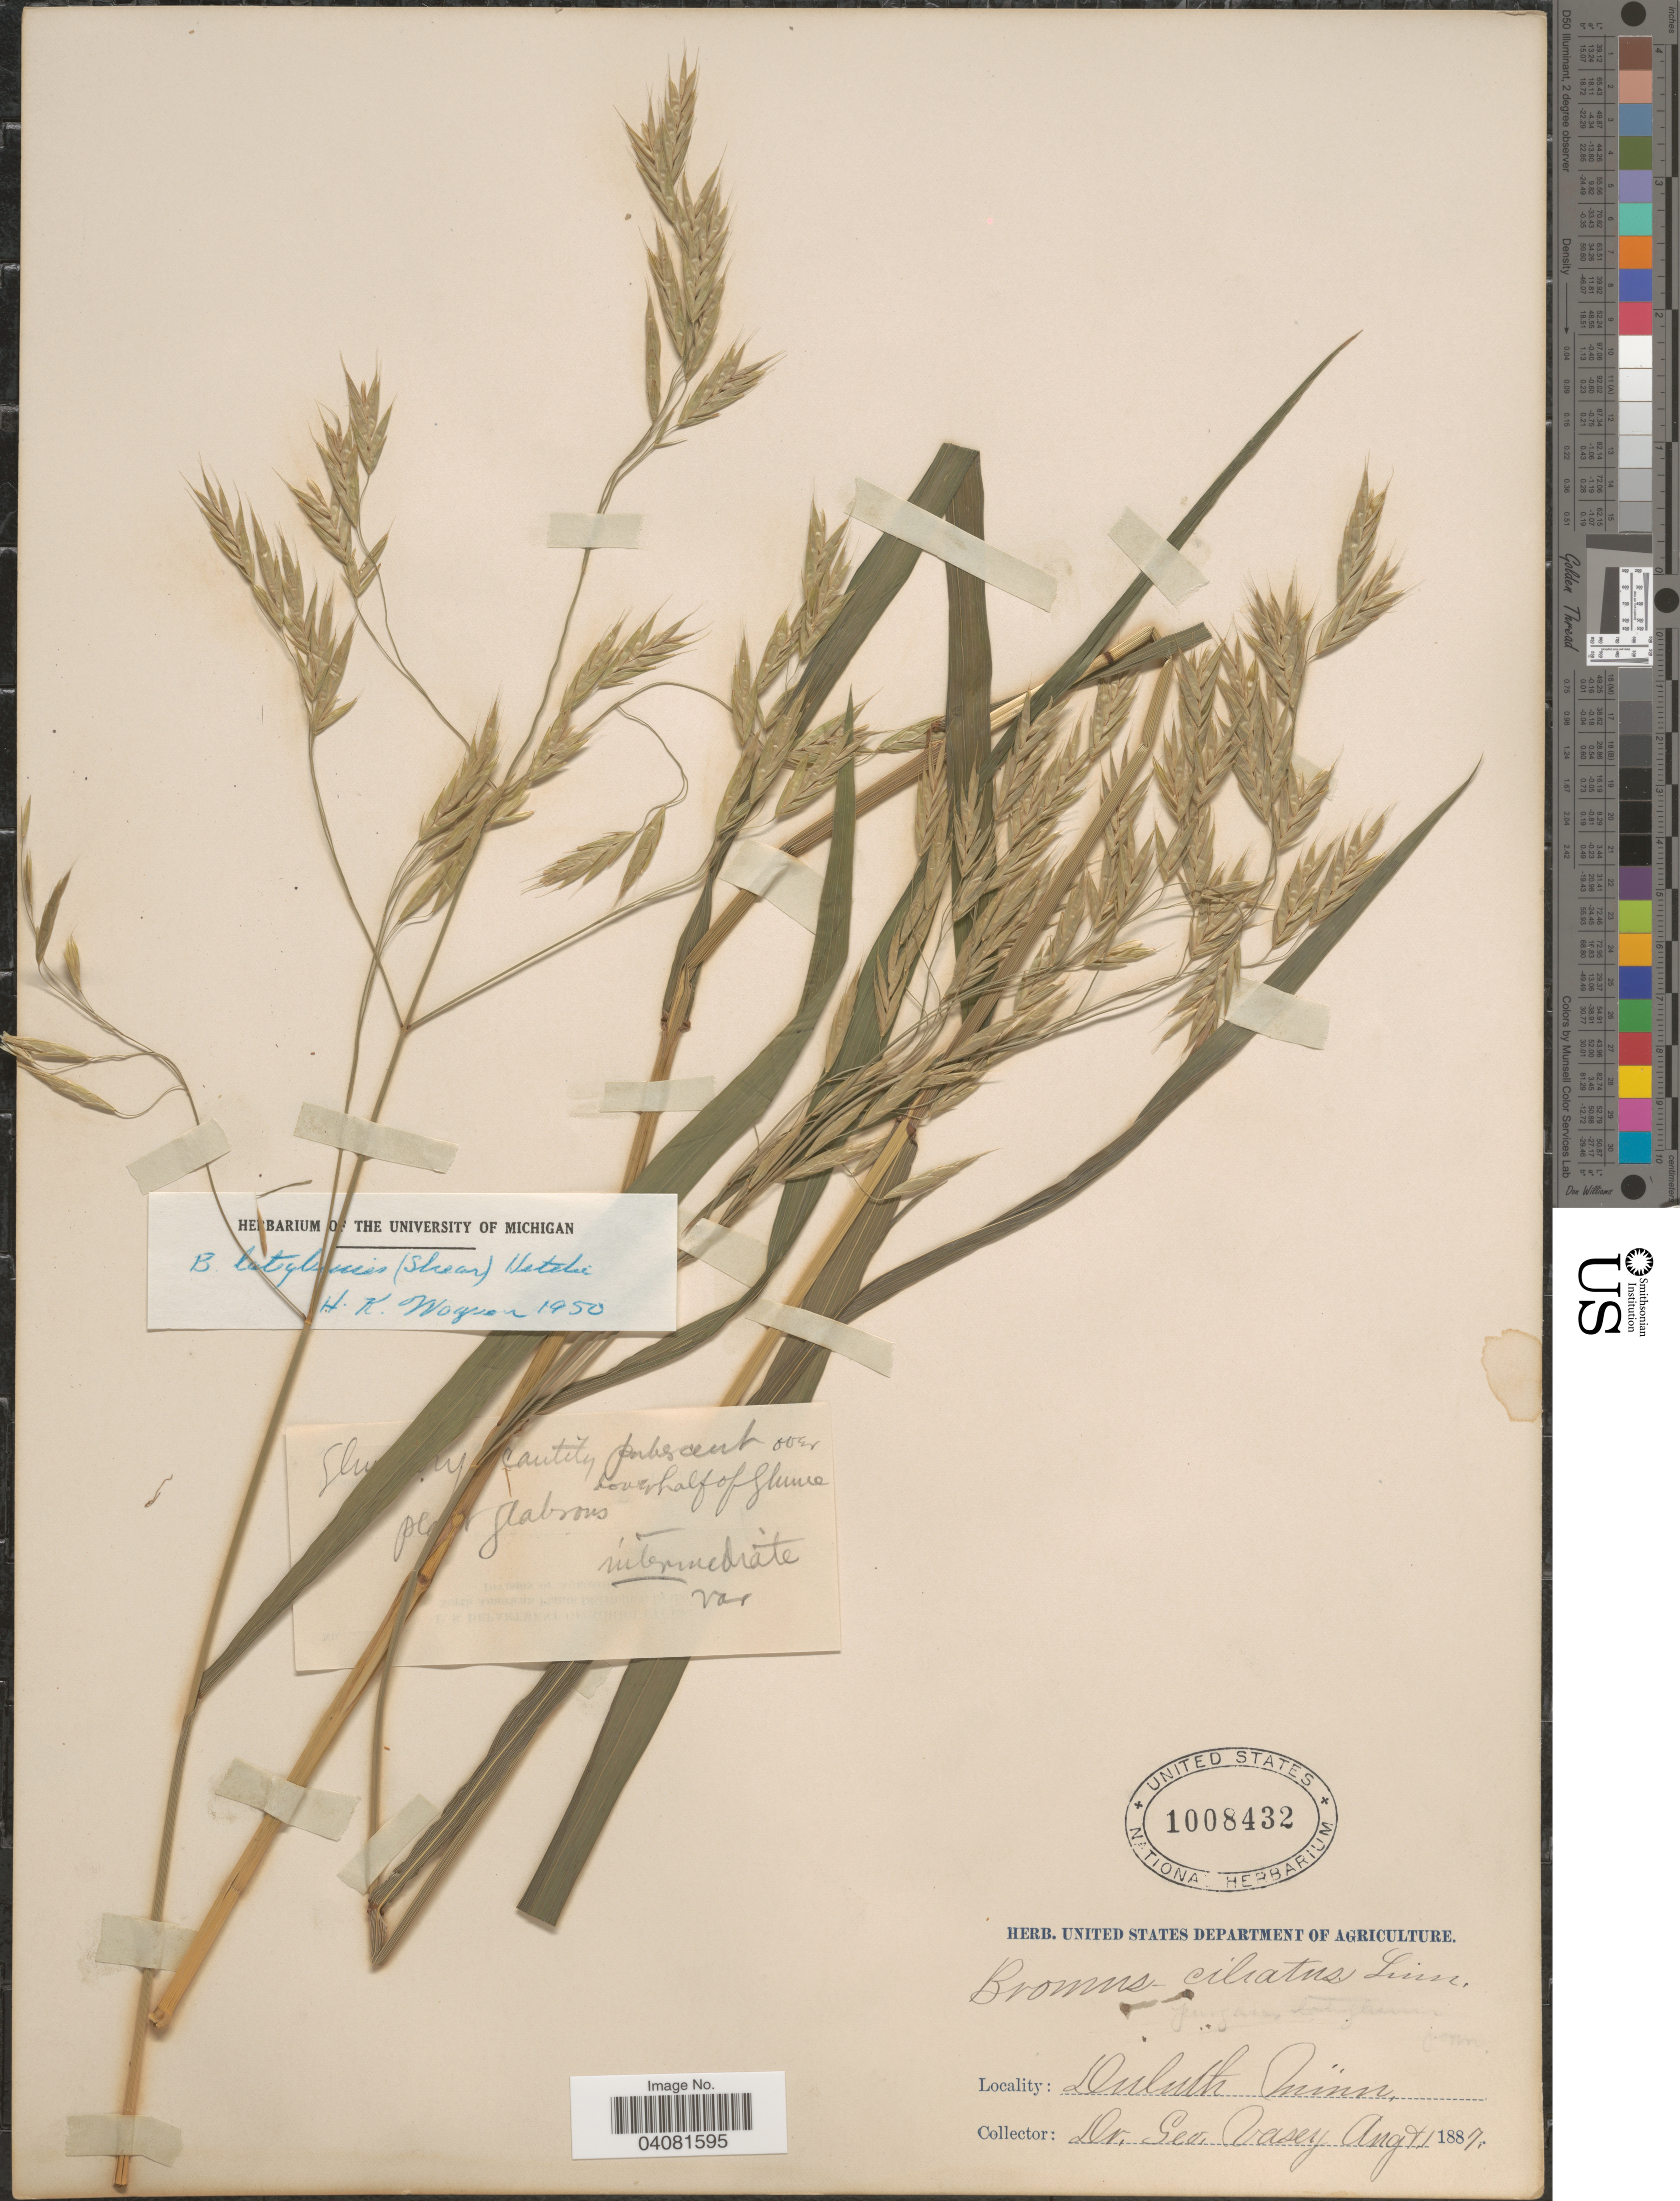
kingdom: Plantae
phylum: Tracheophyta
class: Liliopsida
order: Poales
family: Poaceae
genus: Bromus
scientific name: Bromus ciliatus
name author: L.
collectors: G. Vasey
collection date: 1887-08-01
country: United States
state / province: Minnesota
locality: Duluth.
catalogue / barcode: US 1008432